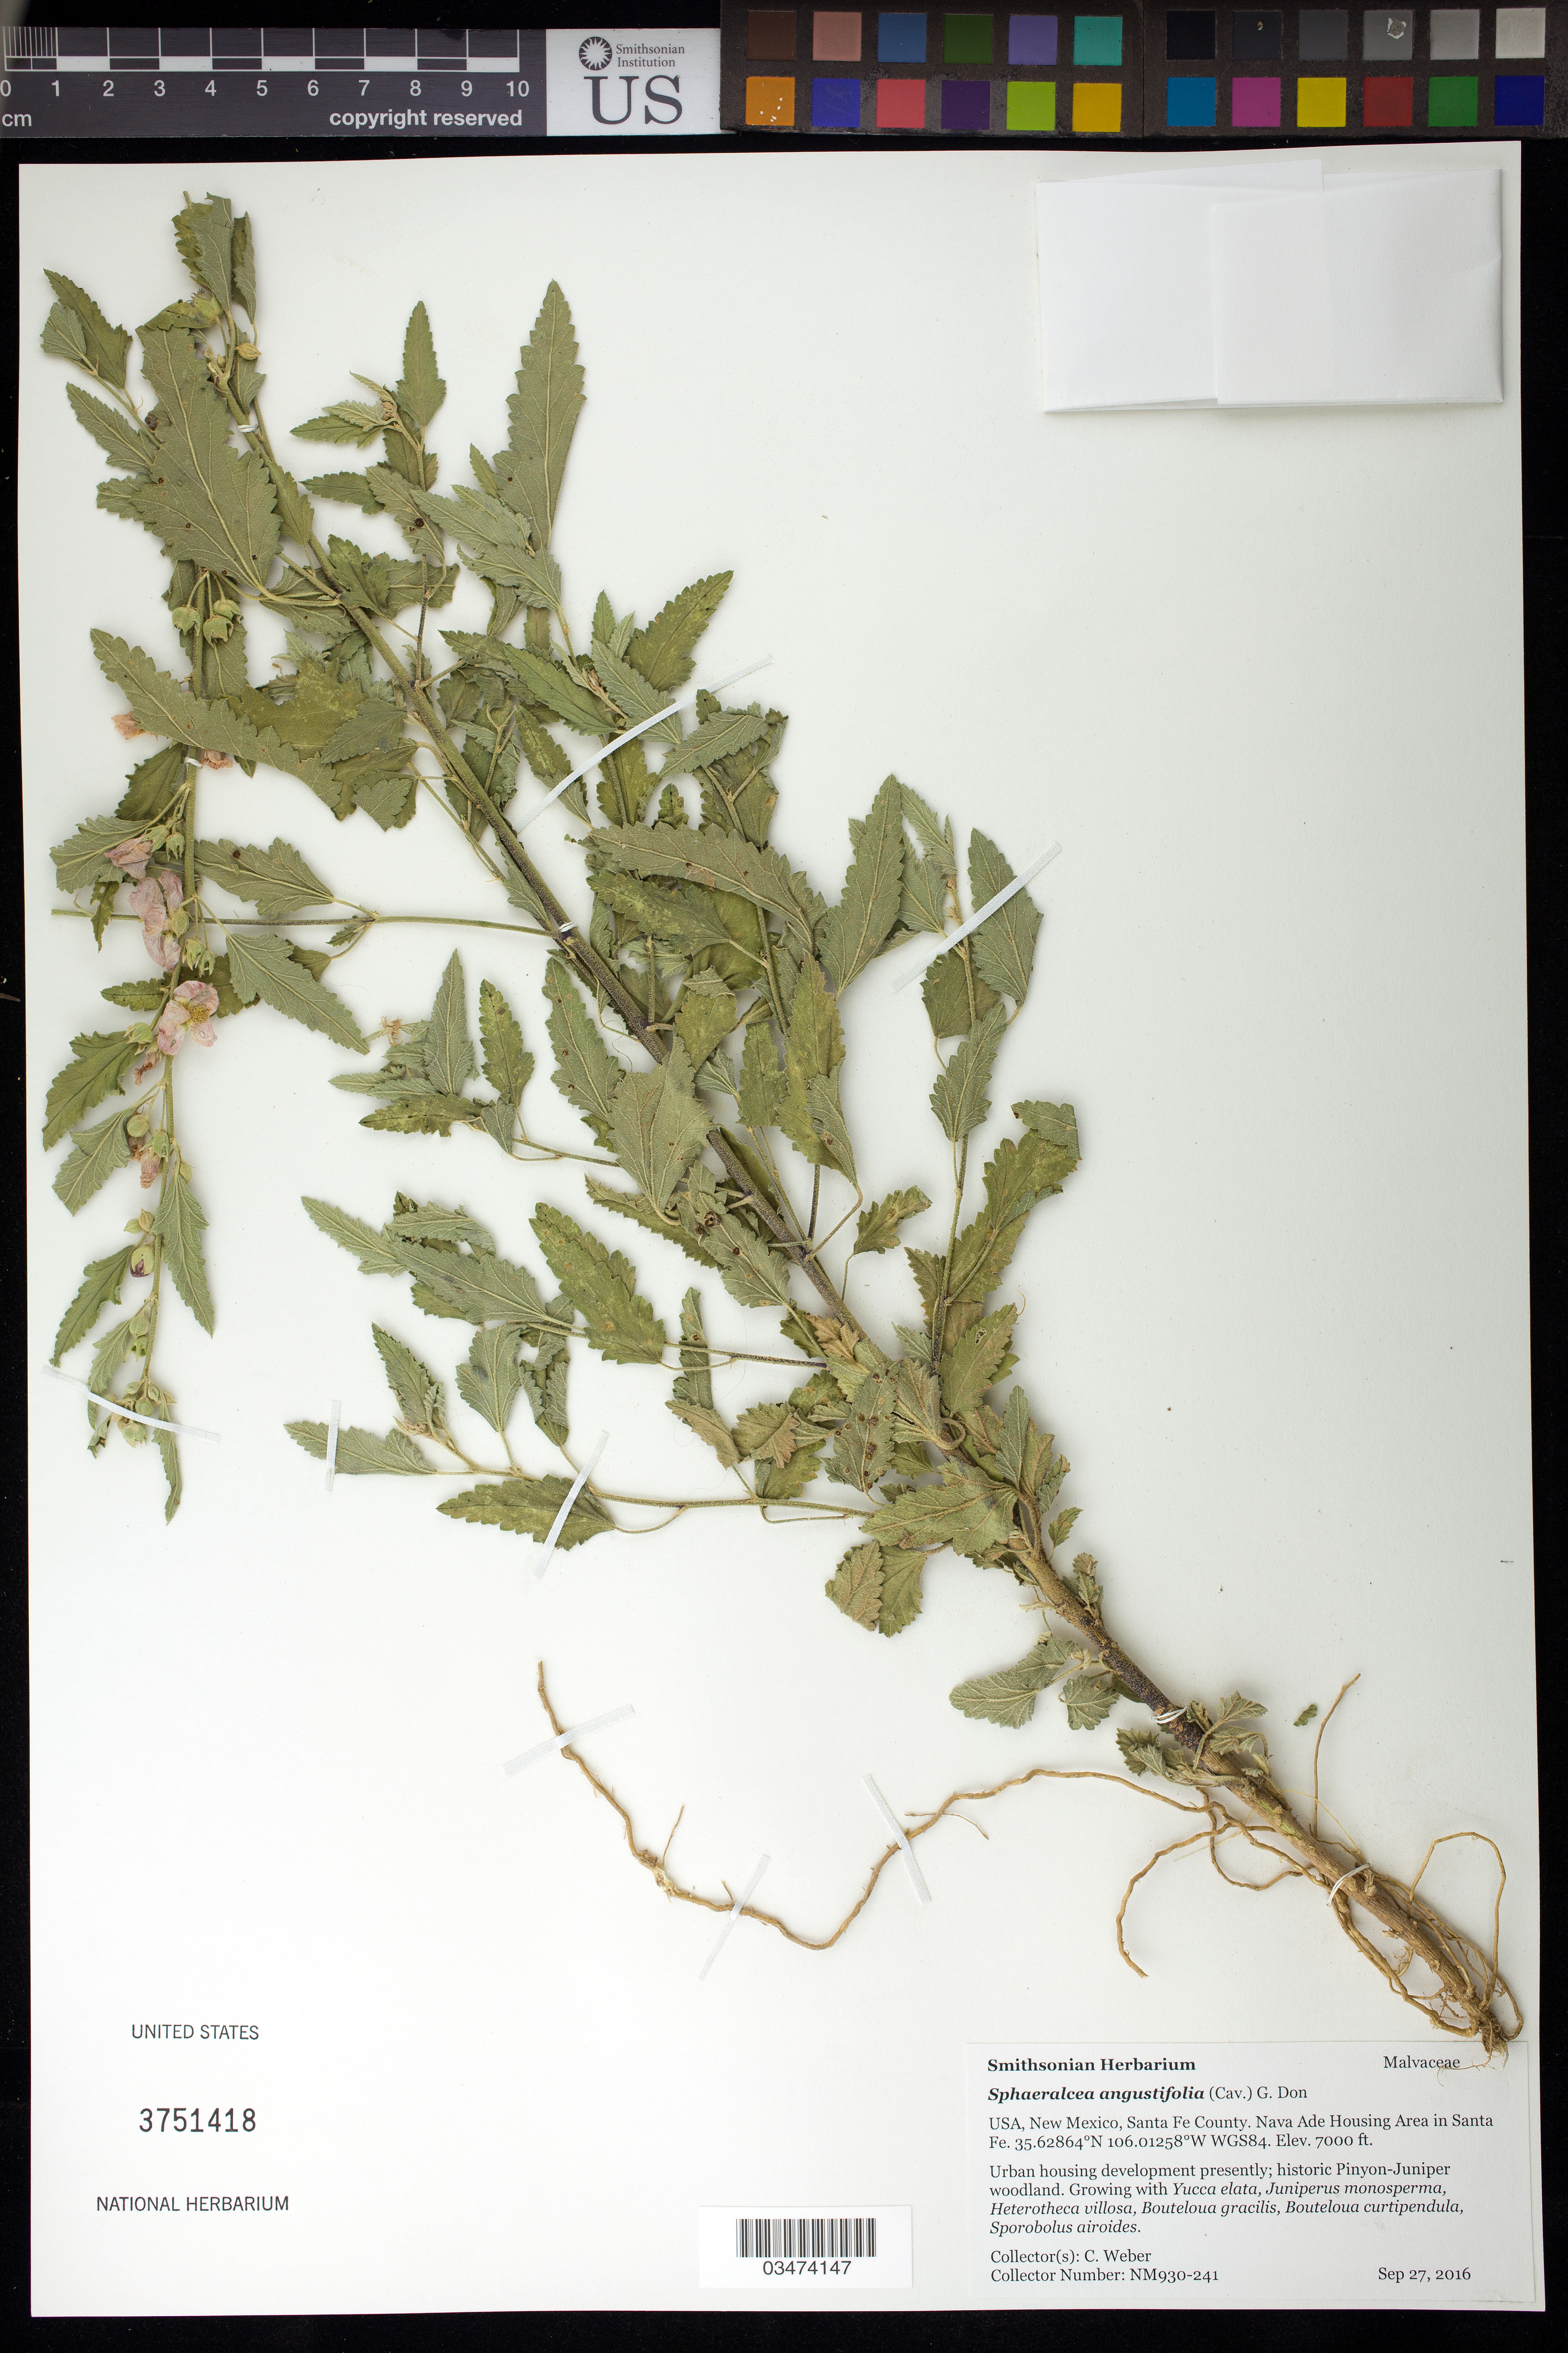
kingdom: Plantae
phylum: Tracheophyta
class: Magnoliopsida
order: Malvales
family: Malvaceae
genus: Sphaeralcea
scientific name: Sphaeralcea angustifolia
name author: (Cav.) G. Don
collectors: C. Weber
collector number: NM930-241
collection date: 2016-09-27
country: United States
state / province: New Mexico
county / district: Santa Fe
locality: Nava Ade Housing Area in Santa Fe.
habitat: Historic Pinyon-Juniper woodland.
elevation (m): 2134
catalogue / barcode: US 3751418